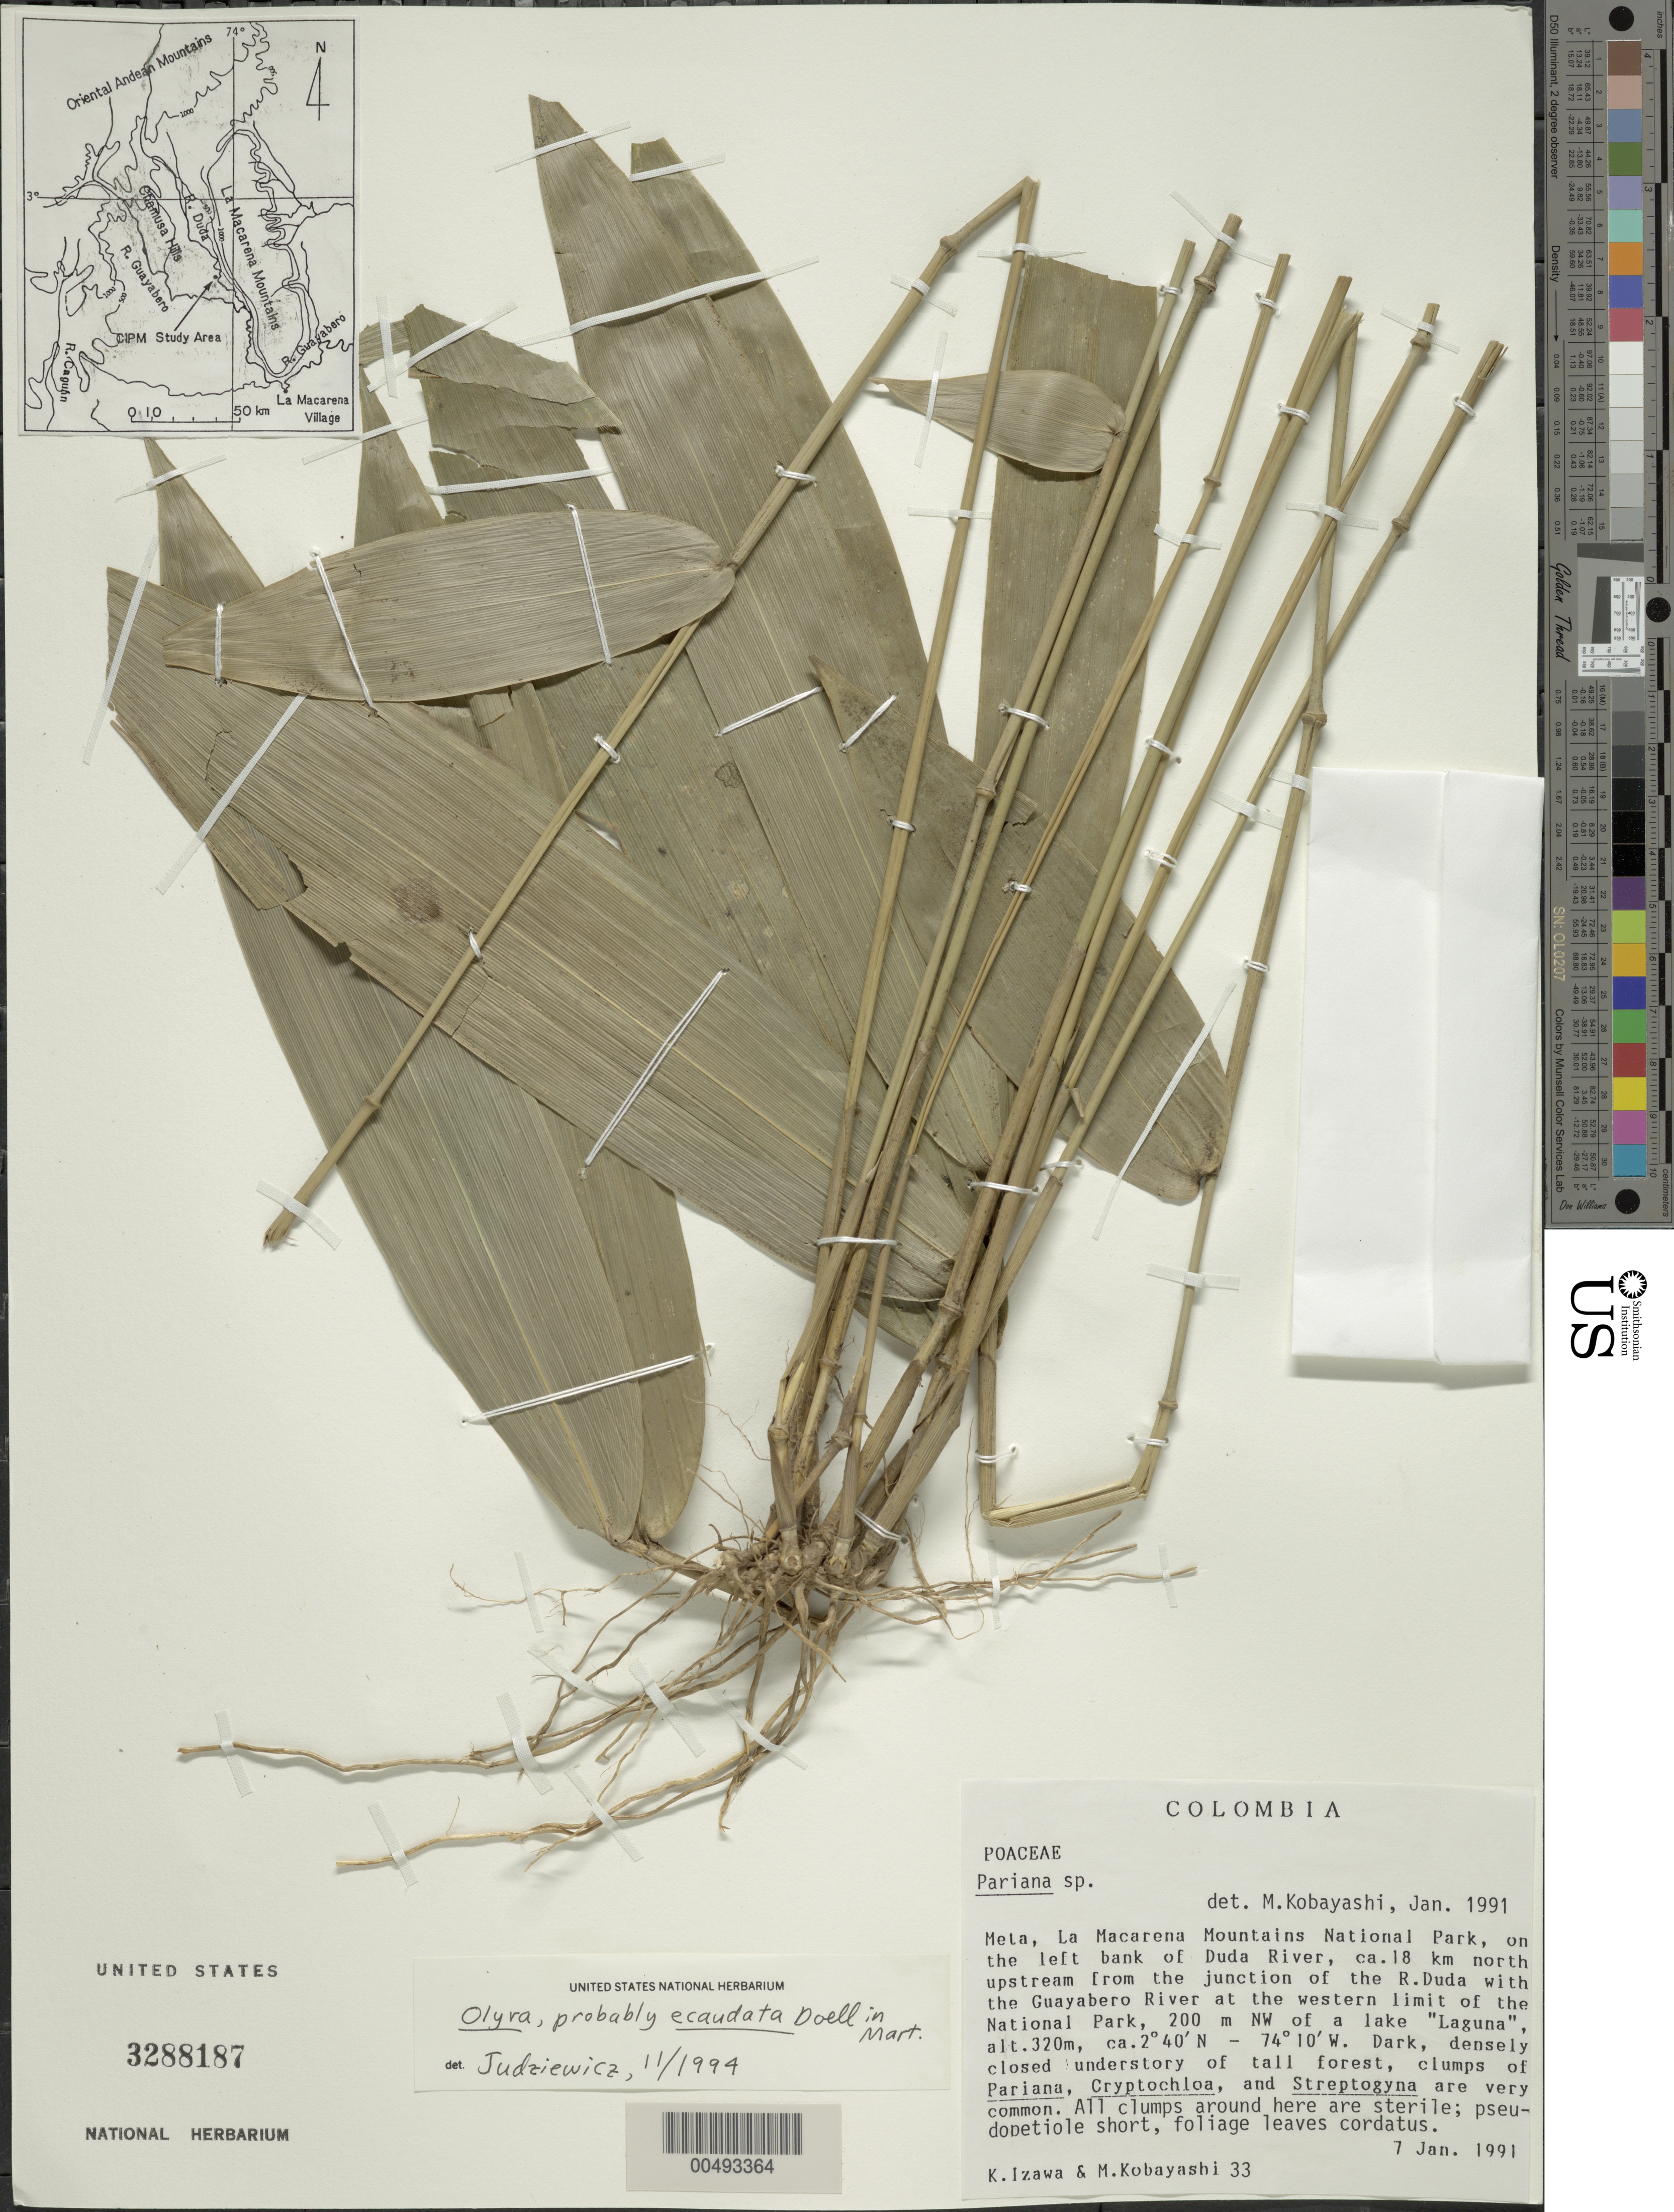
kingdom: Plantae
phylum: Tracheophyta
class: Liliopsida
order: Poales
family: Poaceae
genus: Olyra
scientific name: Olyra ecaudata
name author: Döll in Mart.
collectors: K. Izawa & M. Kobayashi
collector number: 33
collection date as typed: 07 Jan 1991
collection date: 1991-01-07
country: Colombia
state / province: Meta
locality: La Macarena Mountains National Park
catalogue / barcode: US 3288187